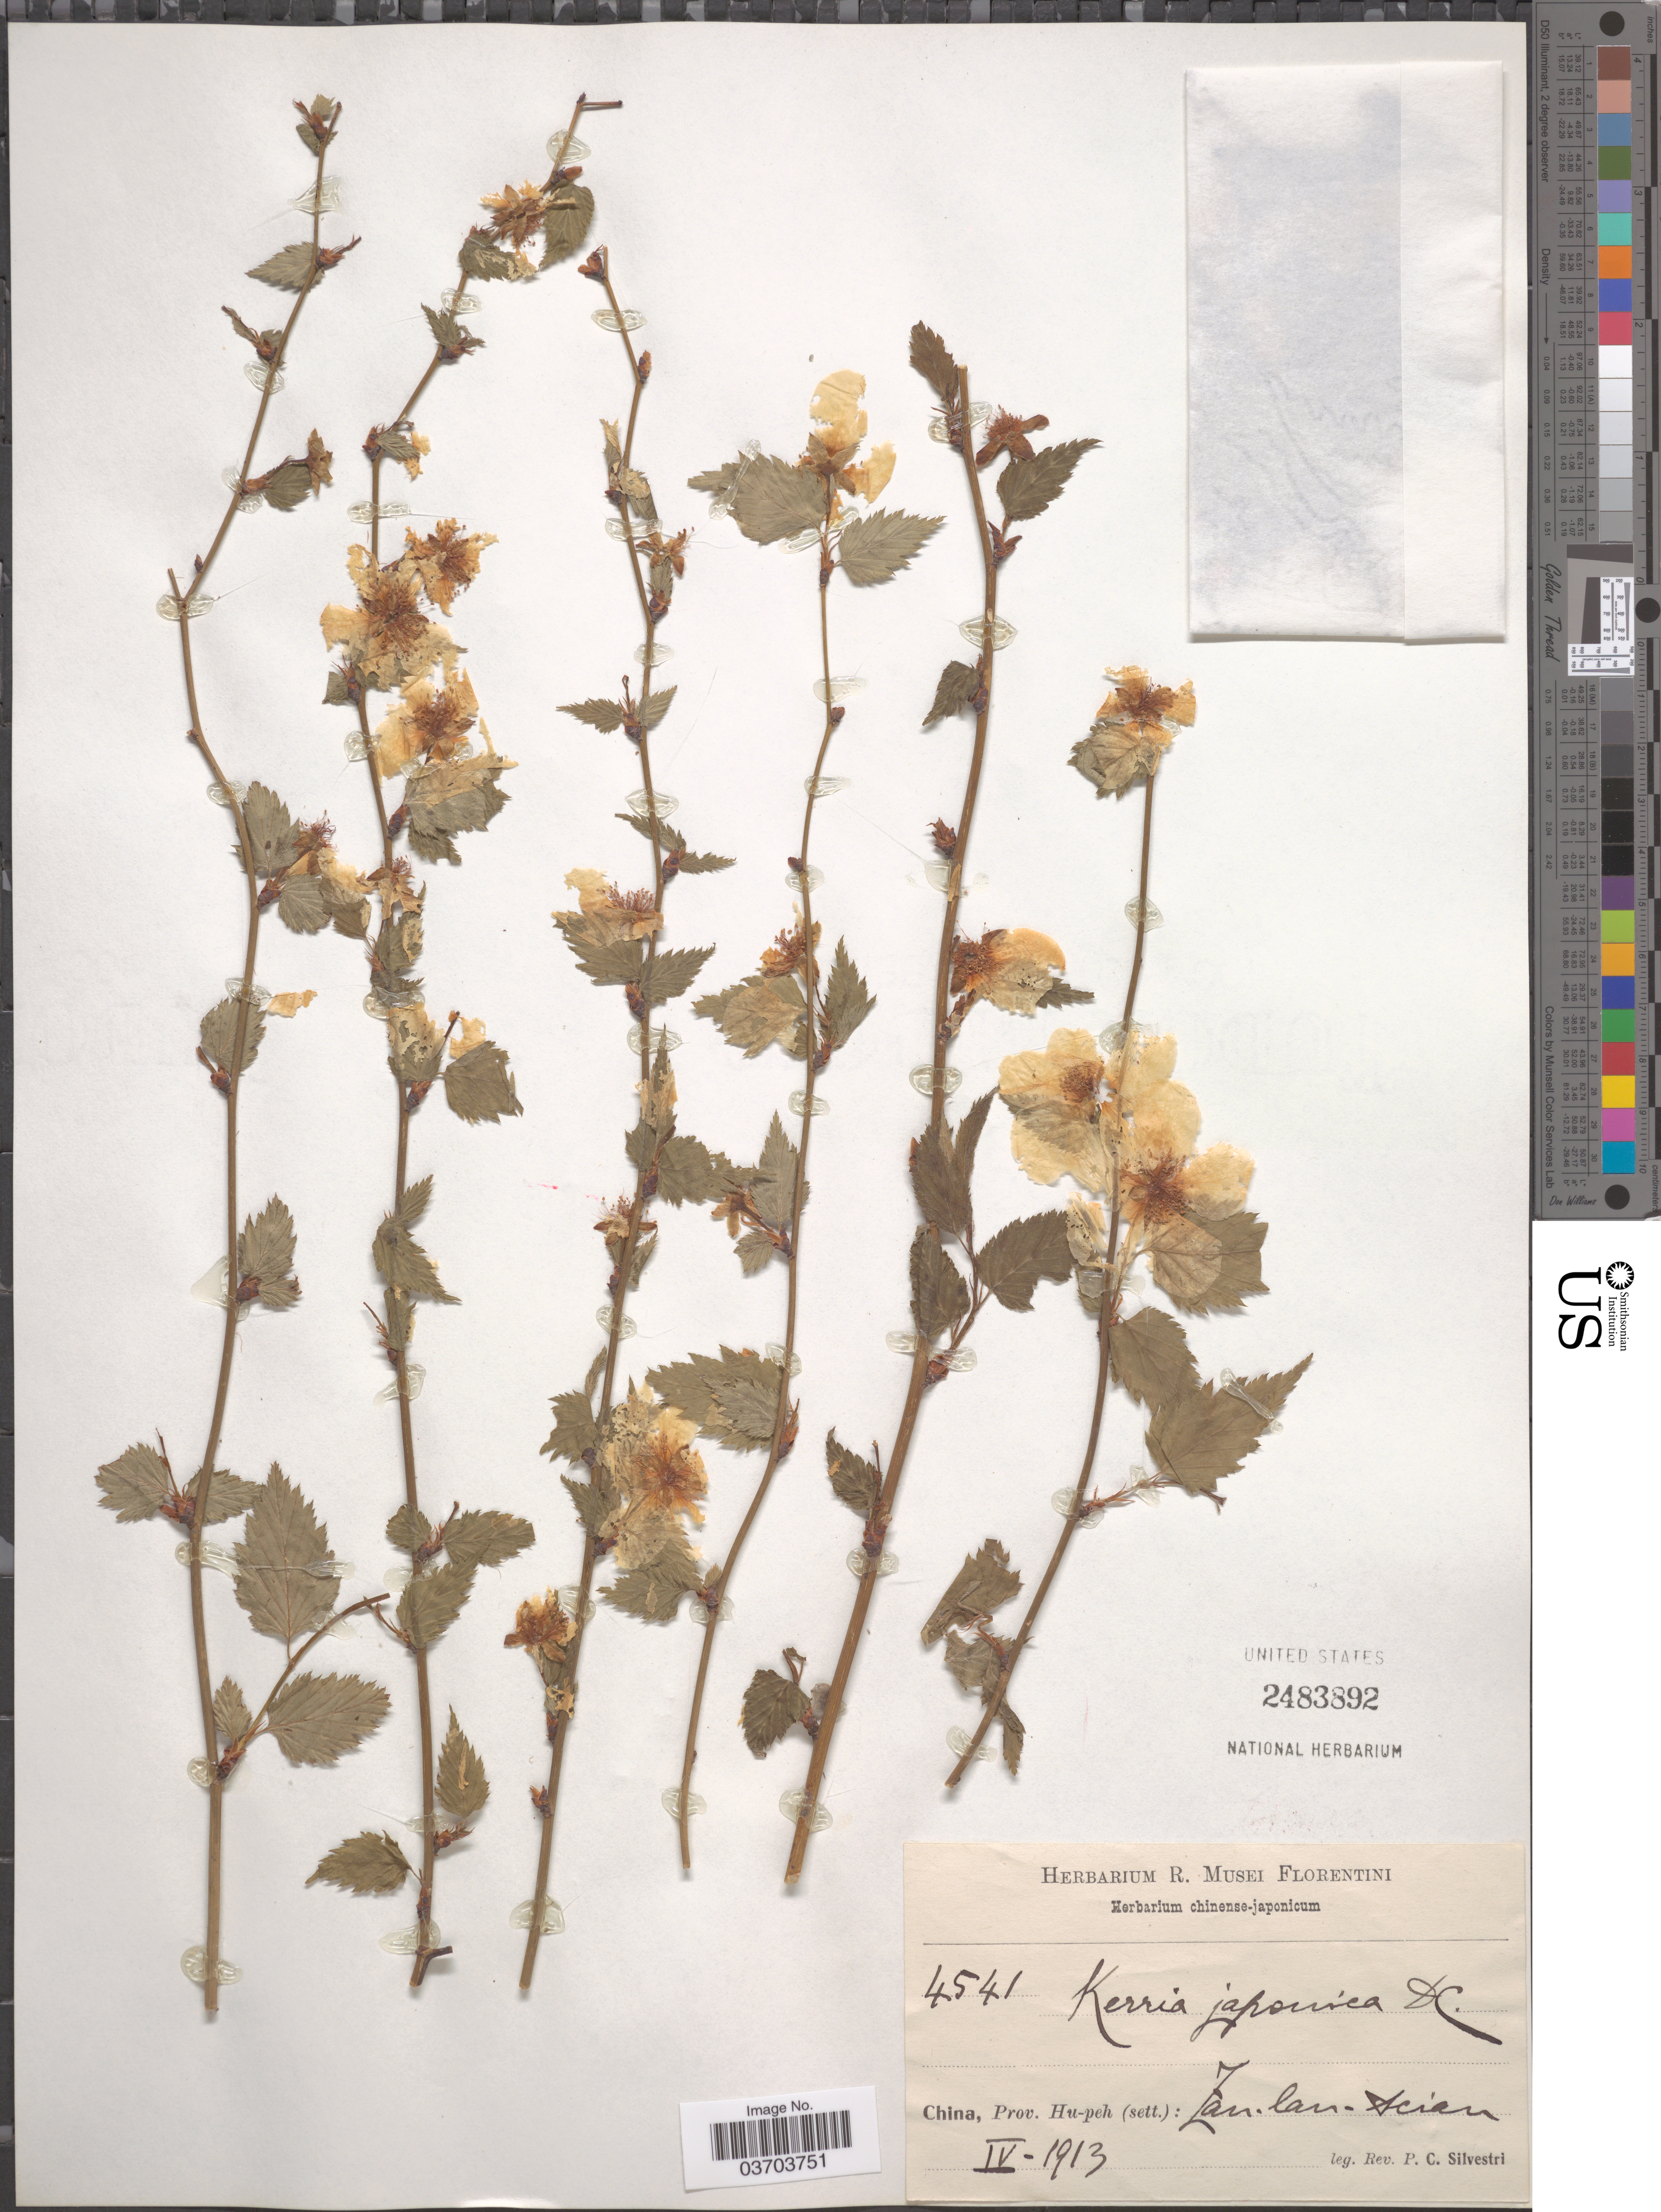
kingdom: Plantae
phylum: Tracheophyta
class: Magnoliopsida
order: Rosales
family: Rosaceae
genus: Kerria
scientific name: Kerria japonica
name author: (L.) DC.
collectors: P. Silvestri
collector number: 4541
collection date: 1913-04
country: China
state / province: Hubei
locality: Prov. Hu-peh(sett.): Zan.lan-Acian. [interpreted]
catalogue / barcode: US 2483892